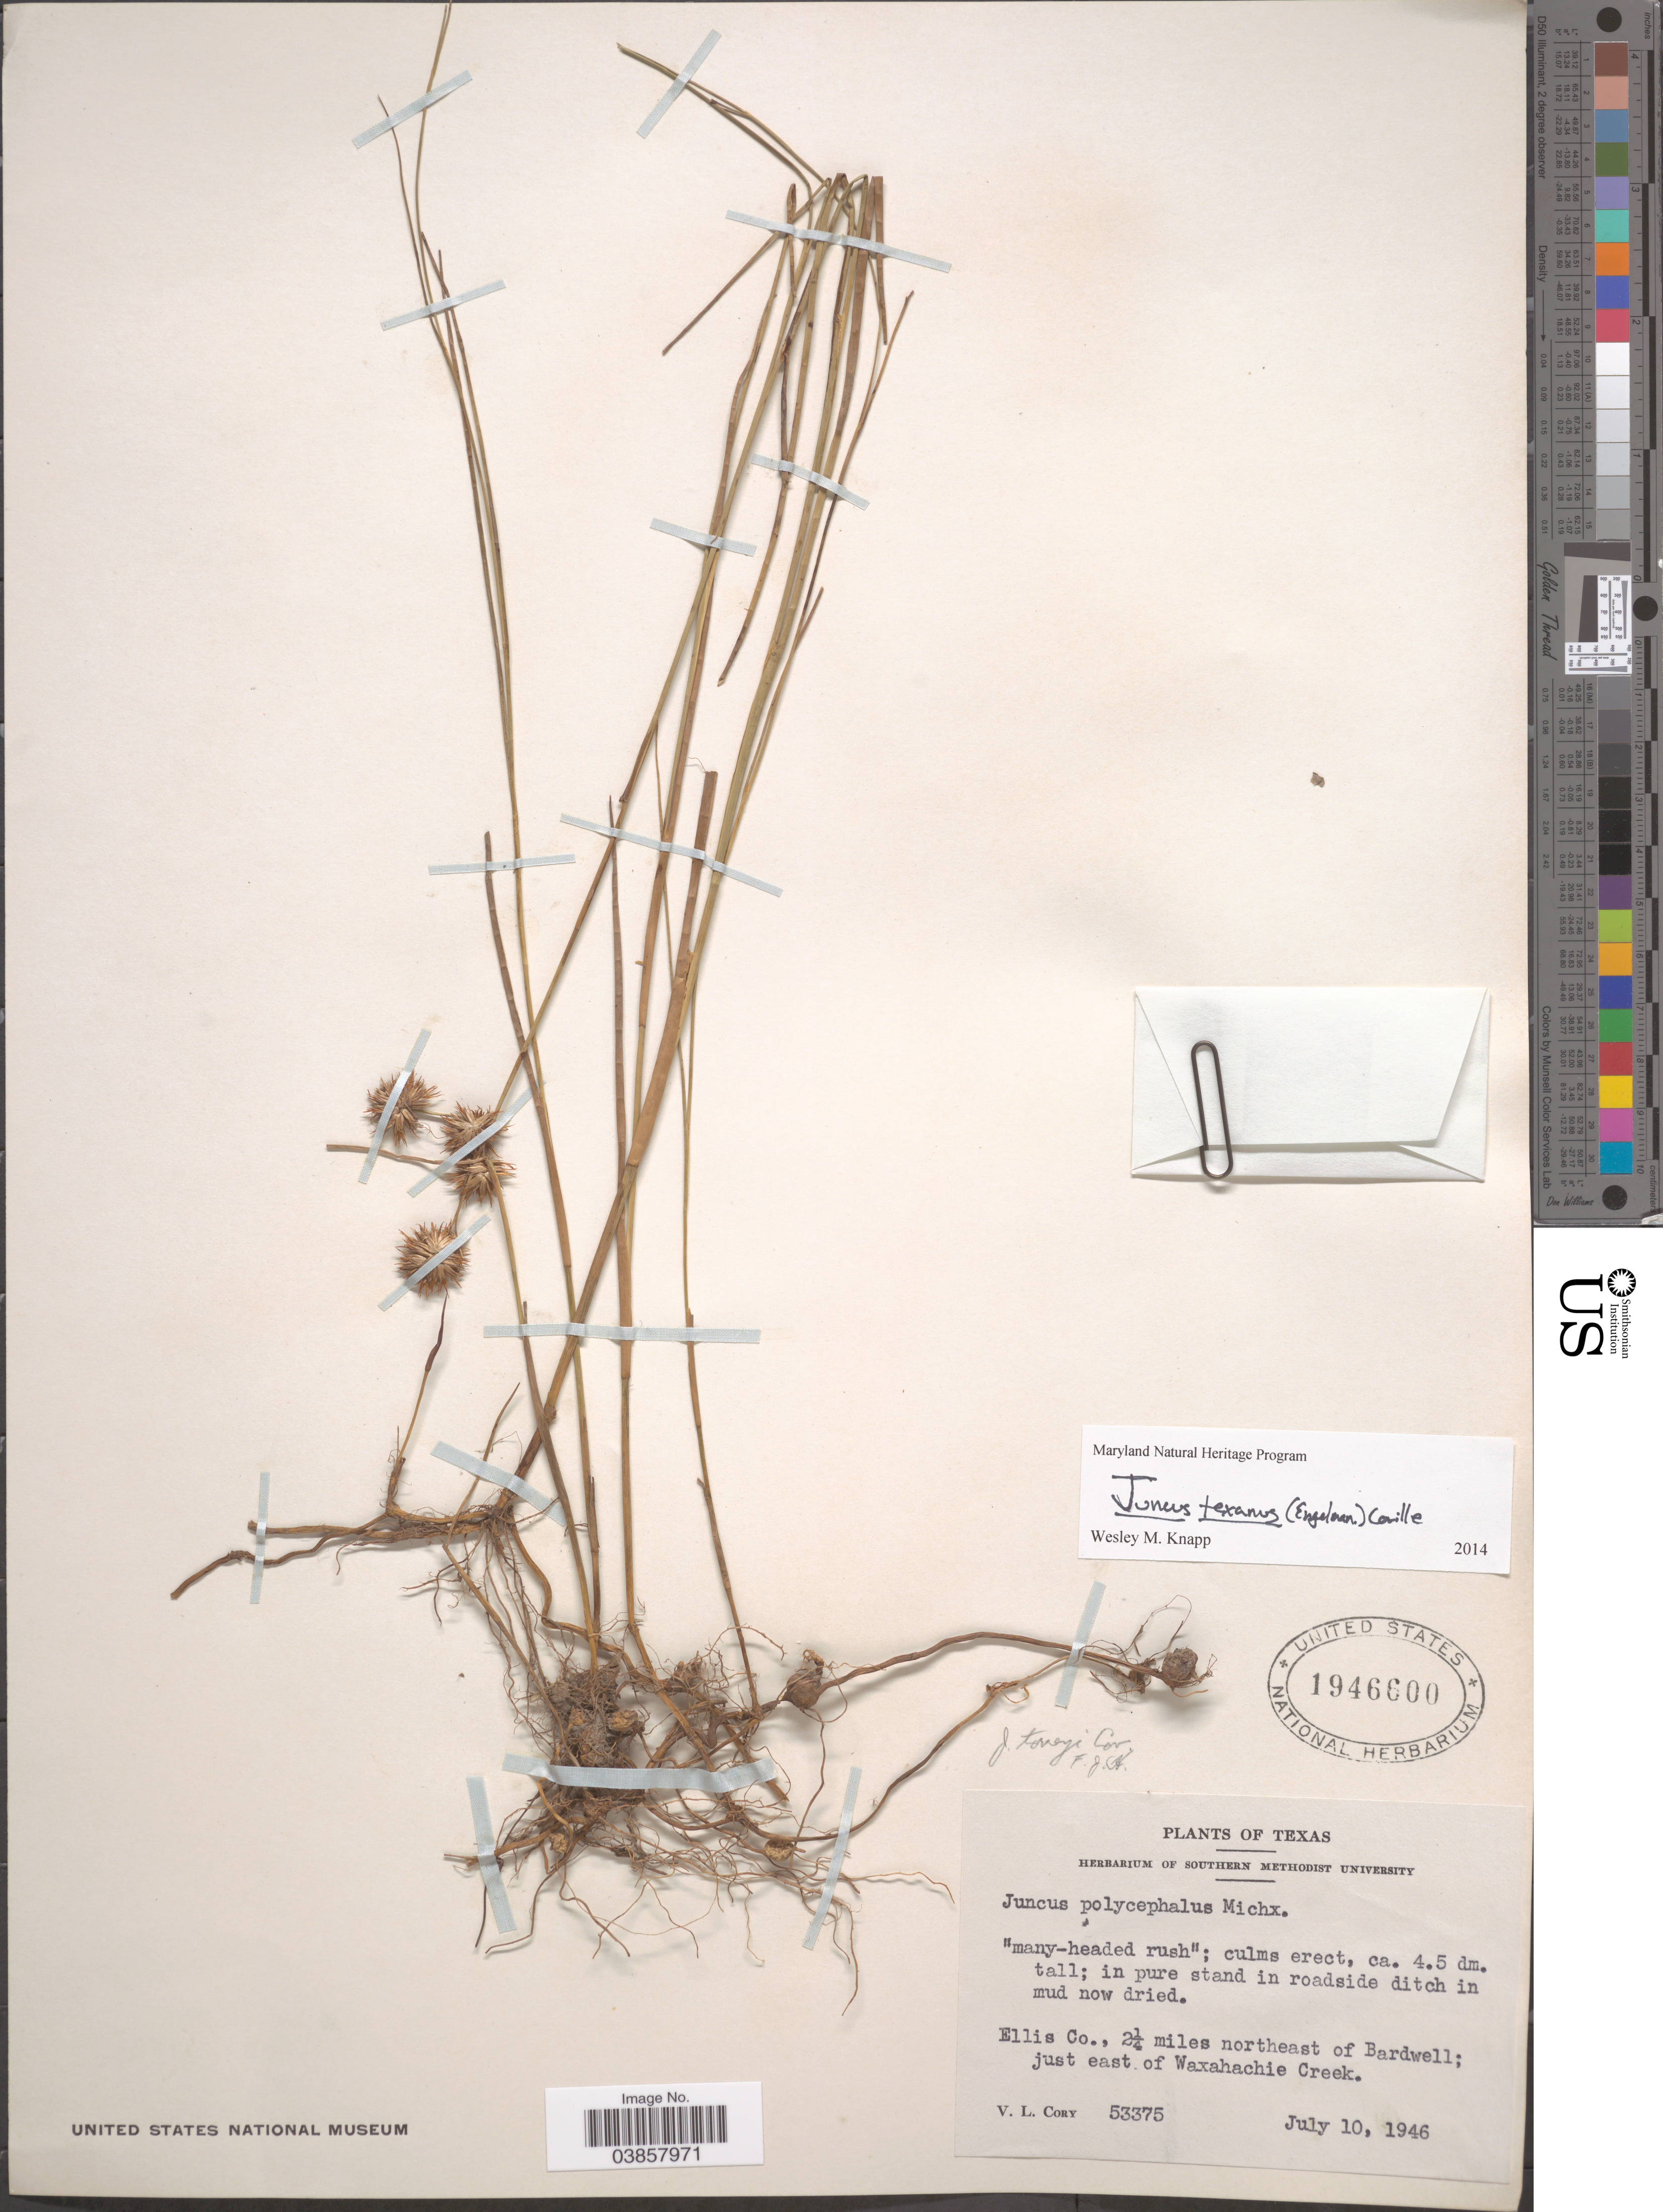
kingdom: Plantae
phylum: Tracheophyta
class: Liliopsida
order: Poales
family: Juncaceae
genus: Juncus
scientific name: Juncus texanus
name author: (Engelm.) Coville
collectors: V. Cory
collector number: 53375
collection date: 1946-07-10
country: United States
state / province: Texas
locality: Ellis Co., 2¼ miles northeast of Bardwell; just east of Waxahachile Creek.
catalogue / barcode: US 1946600